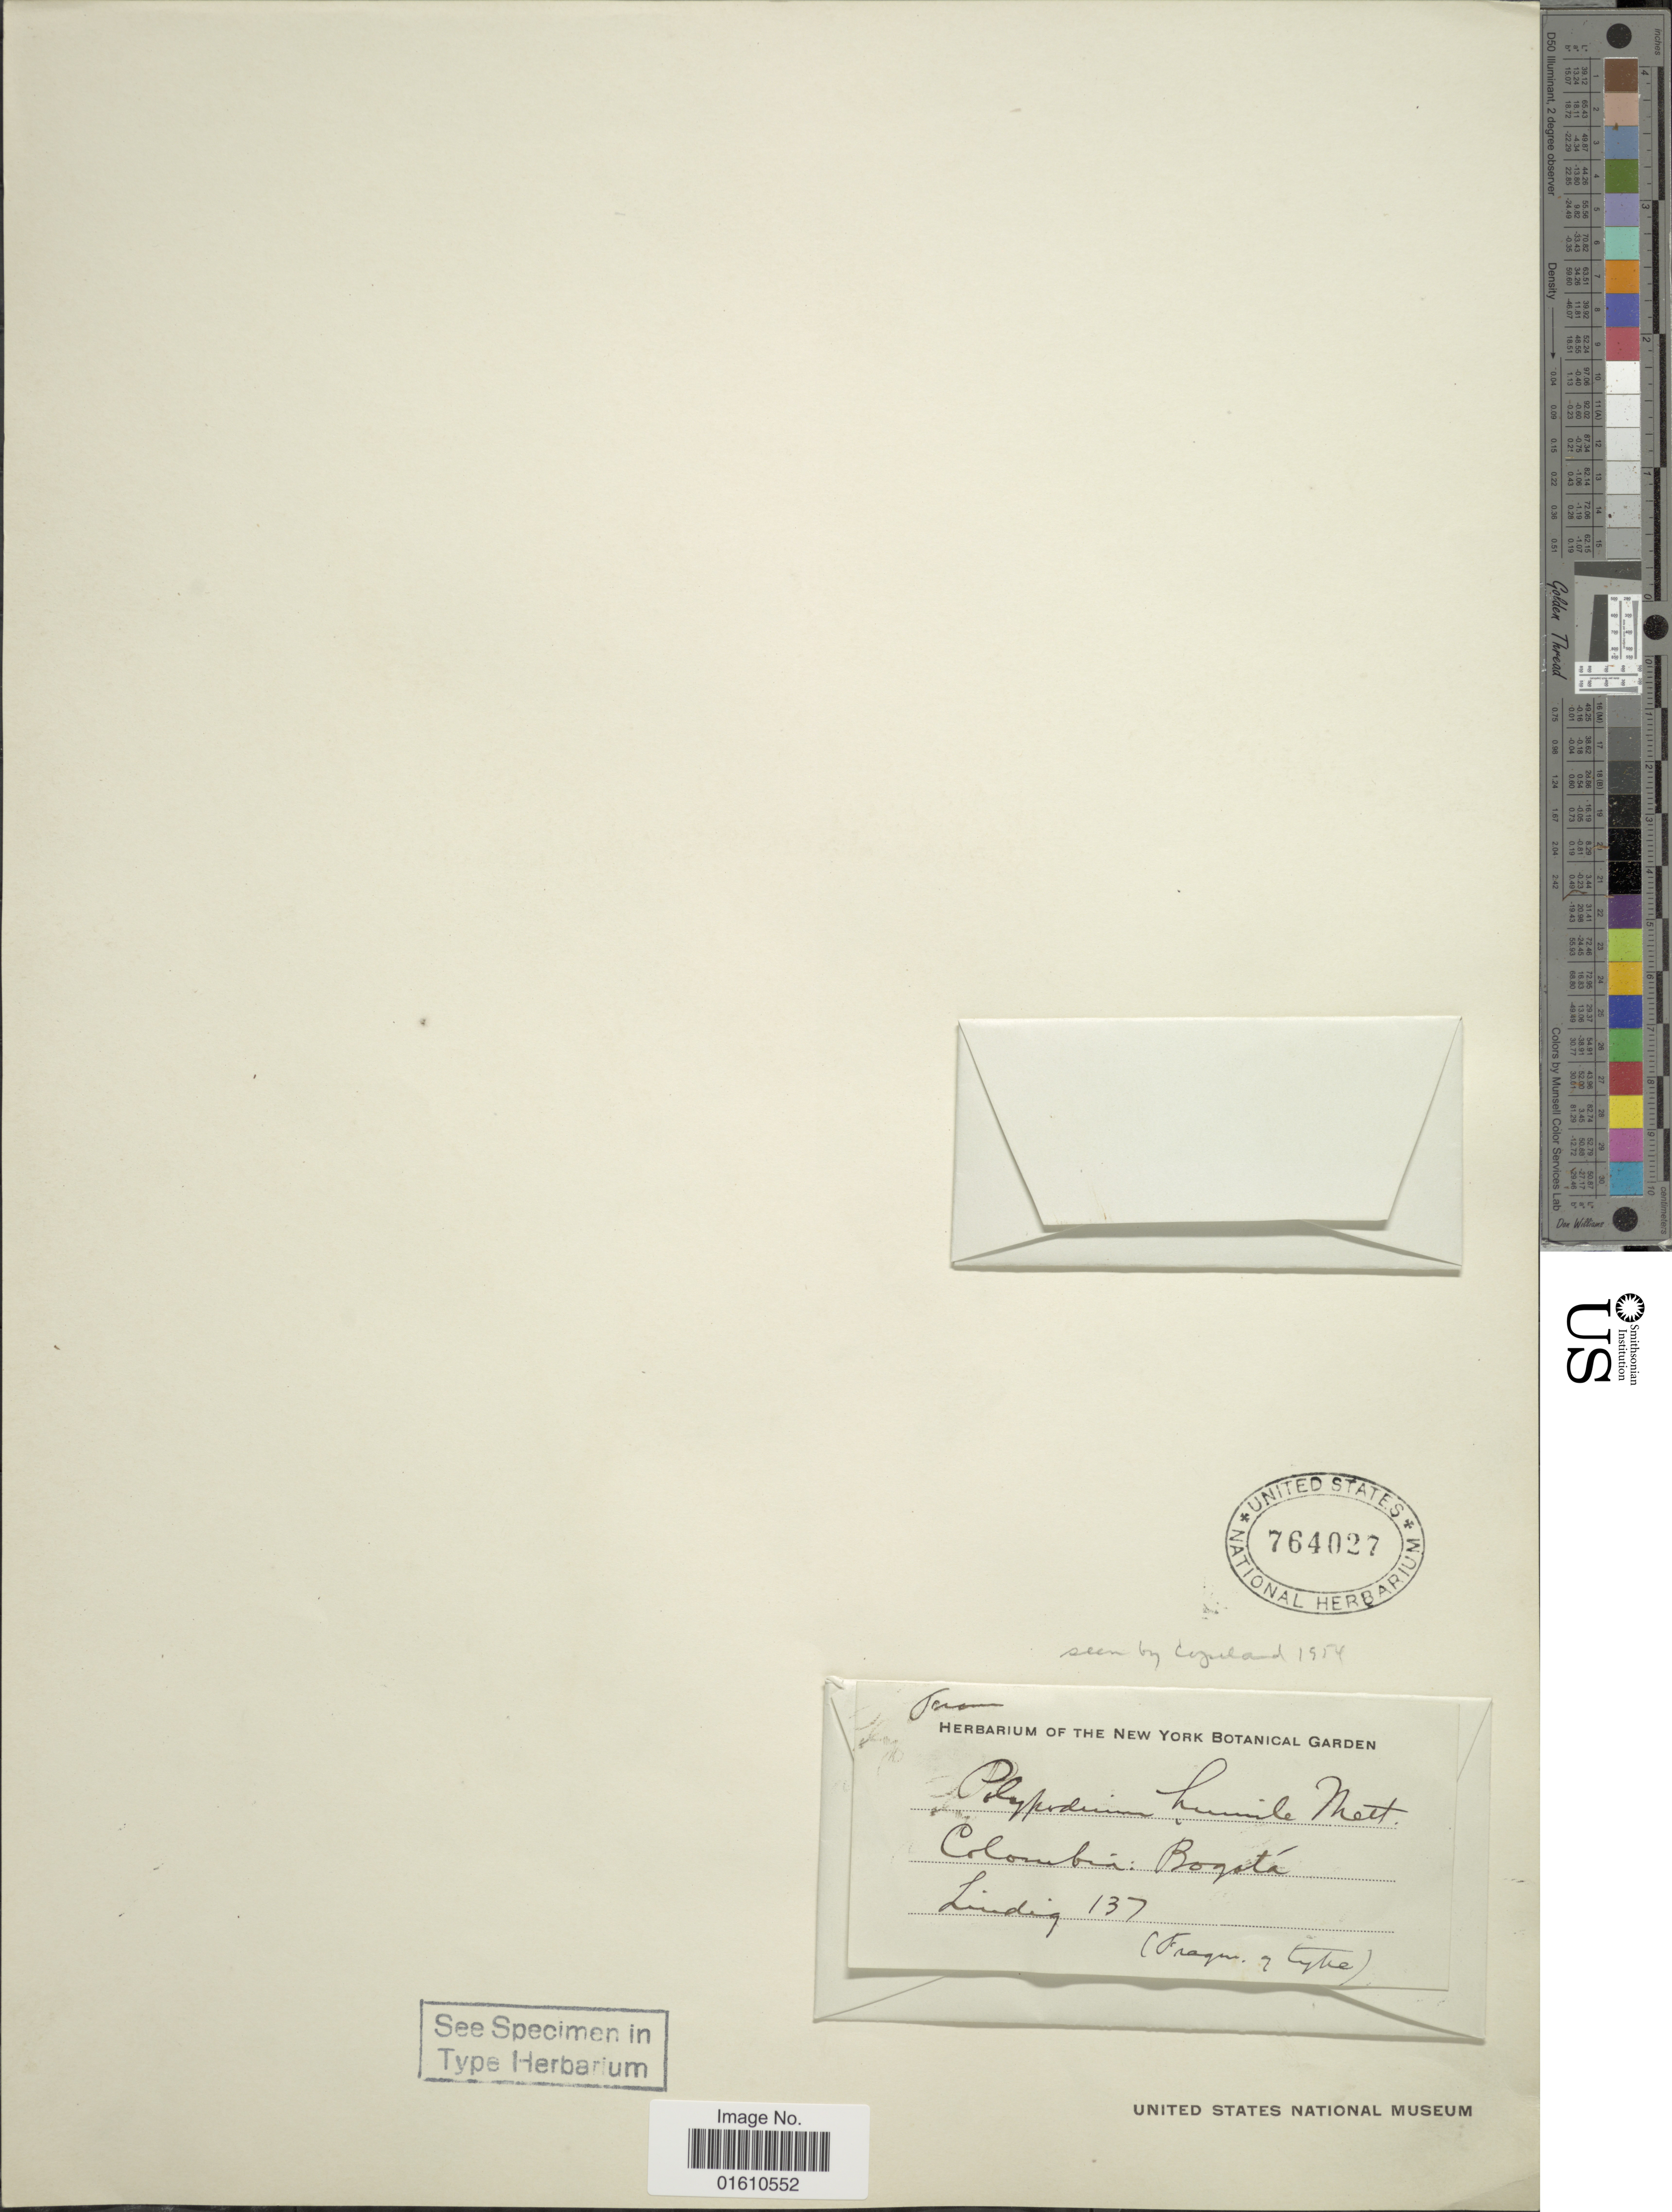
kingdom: Plantae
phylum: Tracheophyta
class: Polypodiopsida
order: Polypodiales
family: Polypodiaceae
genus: Lellingeria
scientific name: Lellingeria humilis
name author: (Mett.) A.R. Sm. & R.C. Moran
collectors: -. Lindig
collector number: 437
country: Colombia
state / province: Bogota D.C.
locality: Colombia: Bogota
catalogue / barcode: US 764027